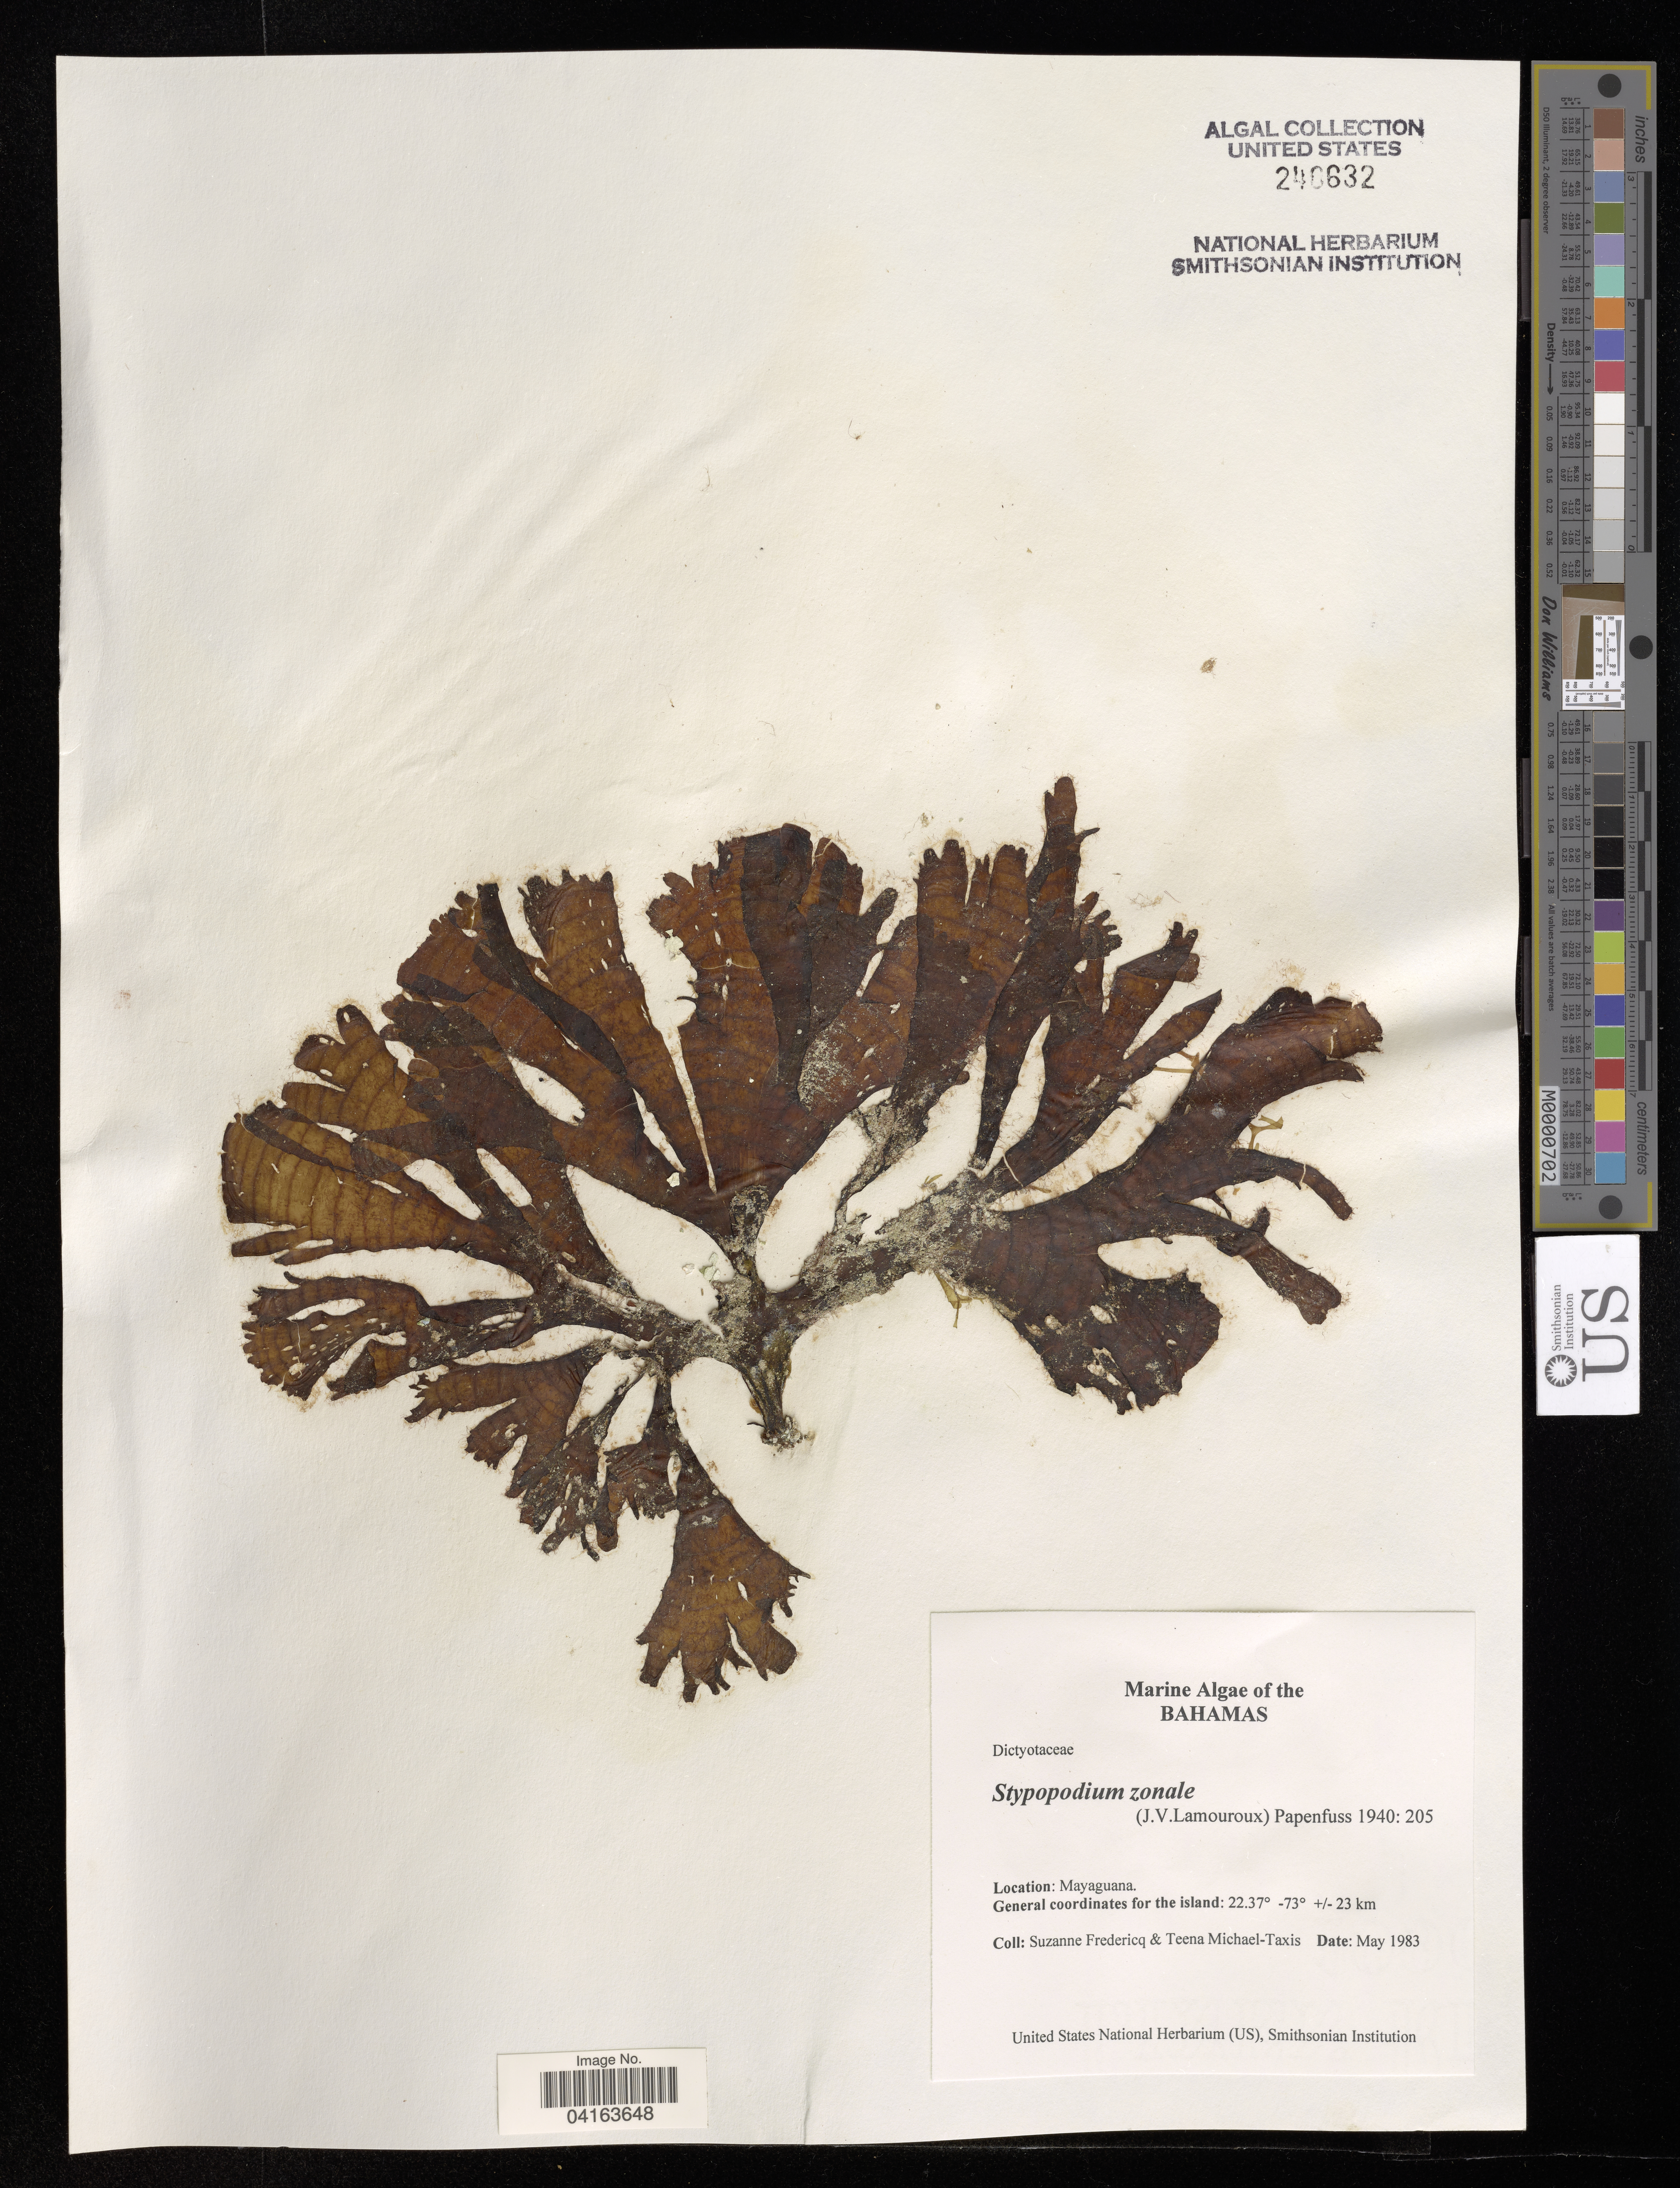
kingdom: Chromista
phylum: Ochrophyta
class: Phaeophyceae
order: Dictyotales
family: Dictyotaceae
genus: Stypopodium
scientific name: Stypopodium zonale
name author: (J.V.Lamouroux) Papenf.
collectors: S. Fredericq & T. Michael-Taxis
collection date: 1983-05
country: Bahamas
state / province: Mayaguana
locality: +/- 23 km.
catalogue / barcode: US 246632